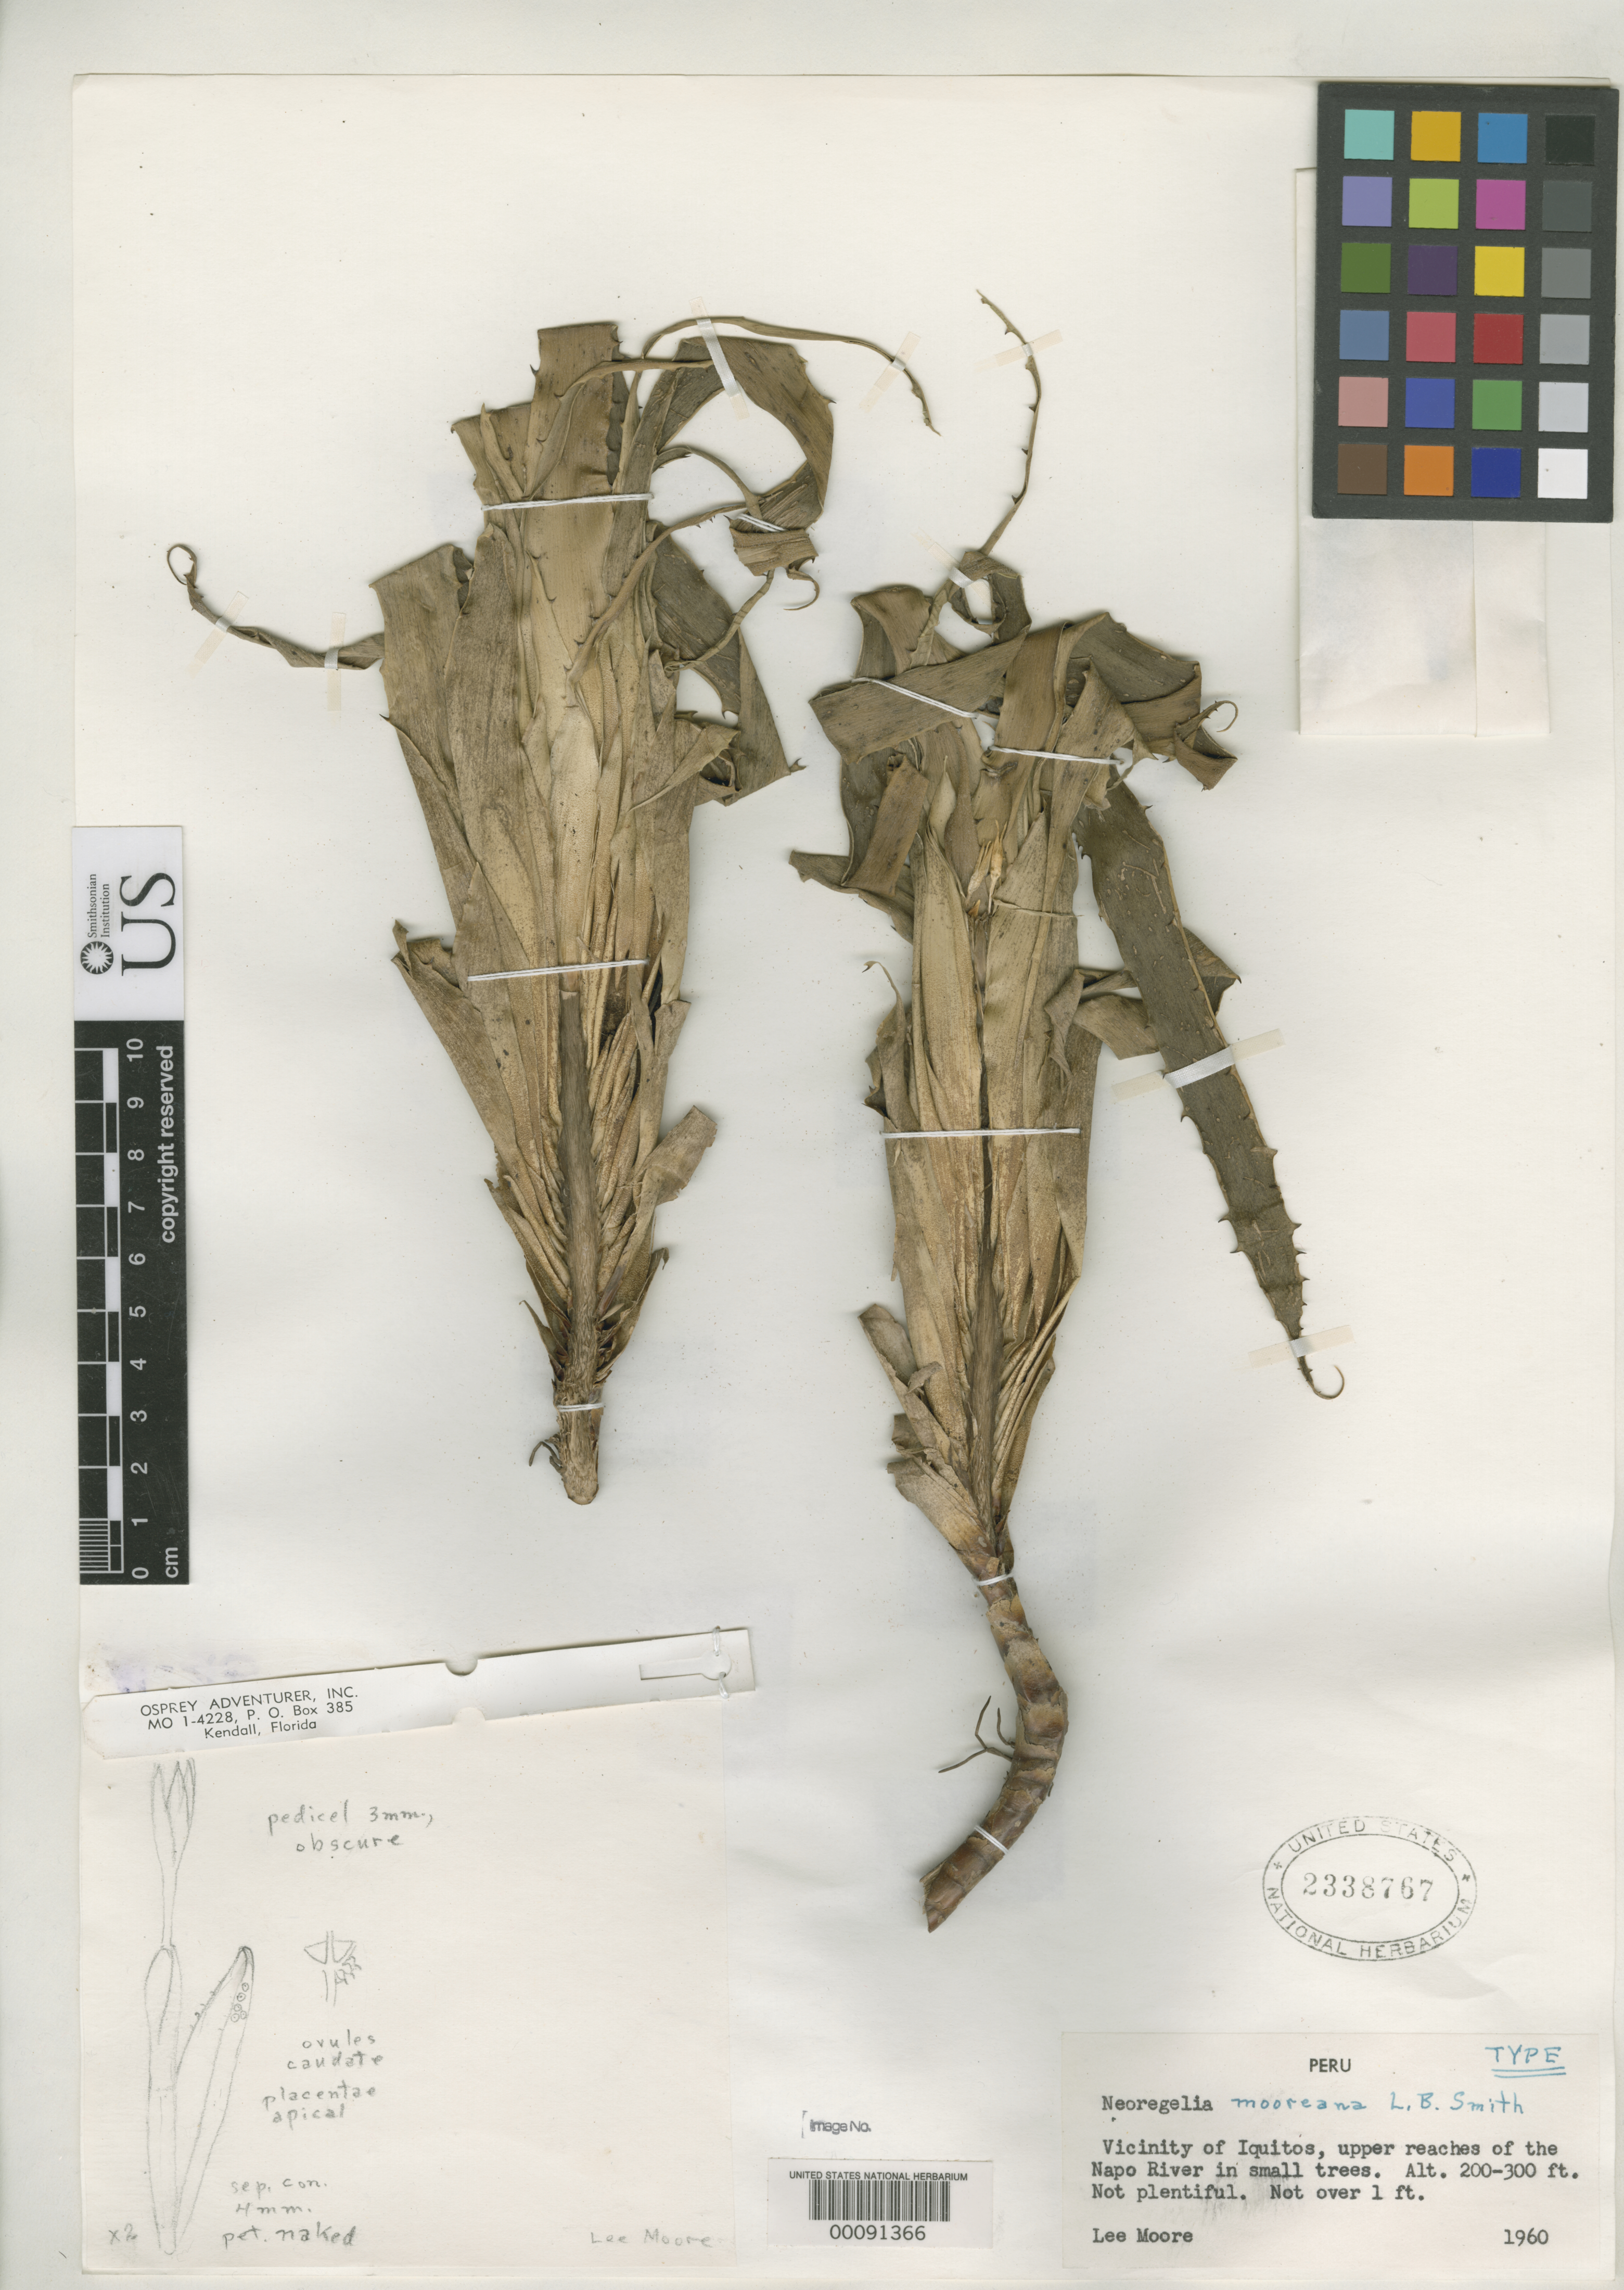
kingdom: Plantae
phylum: Tracheophyta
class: Liliopsida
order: Poales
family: Bromeliaceae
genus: Neoregelia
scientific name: Neoregelia mooreana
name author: L.B. Sm.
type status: Holotype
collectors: L. Moore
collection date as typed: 1960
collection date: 1960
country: Peru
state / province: Loreto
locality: Upper reaches of Napo River, vicinity of Iquitos.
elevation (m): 61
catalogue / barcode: US 2338767